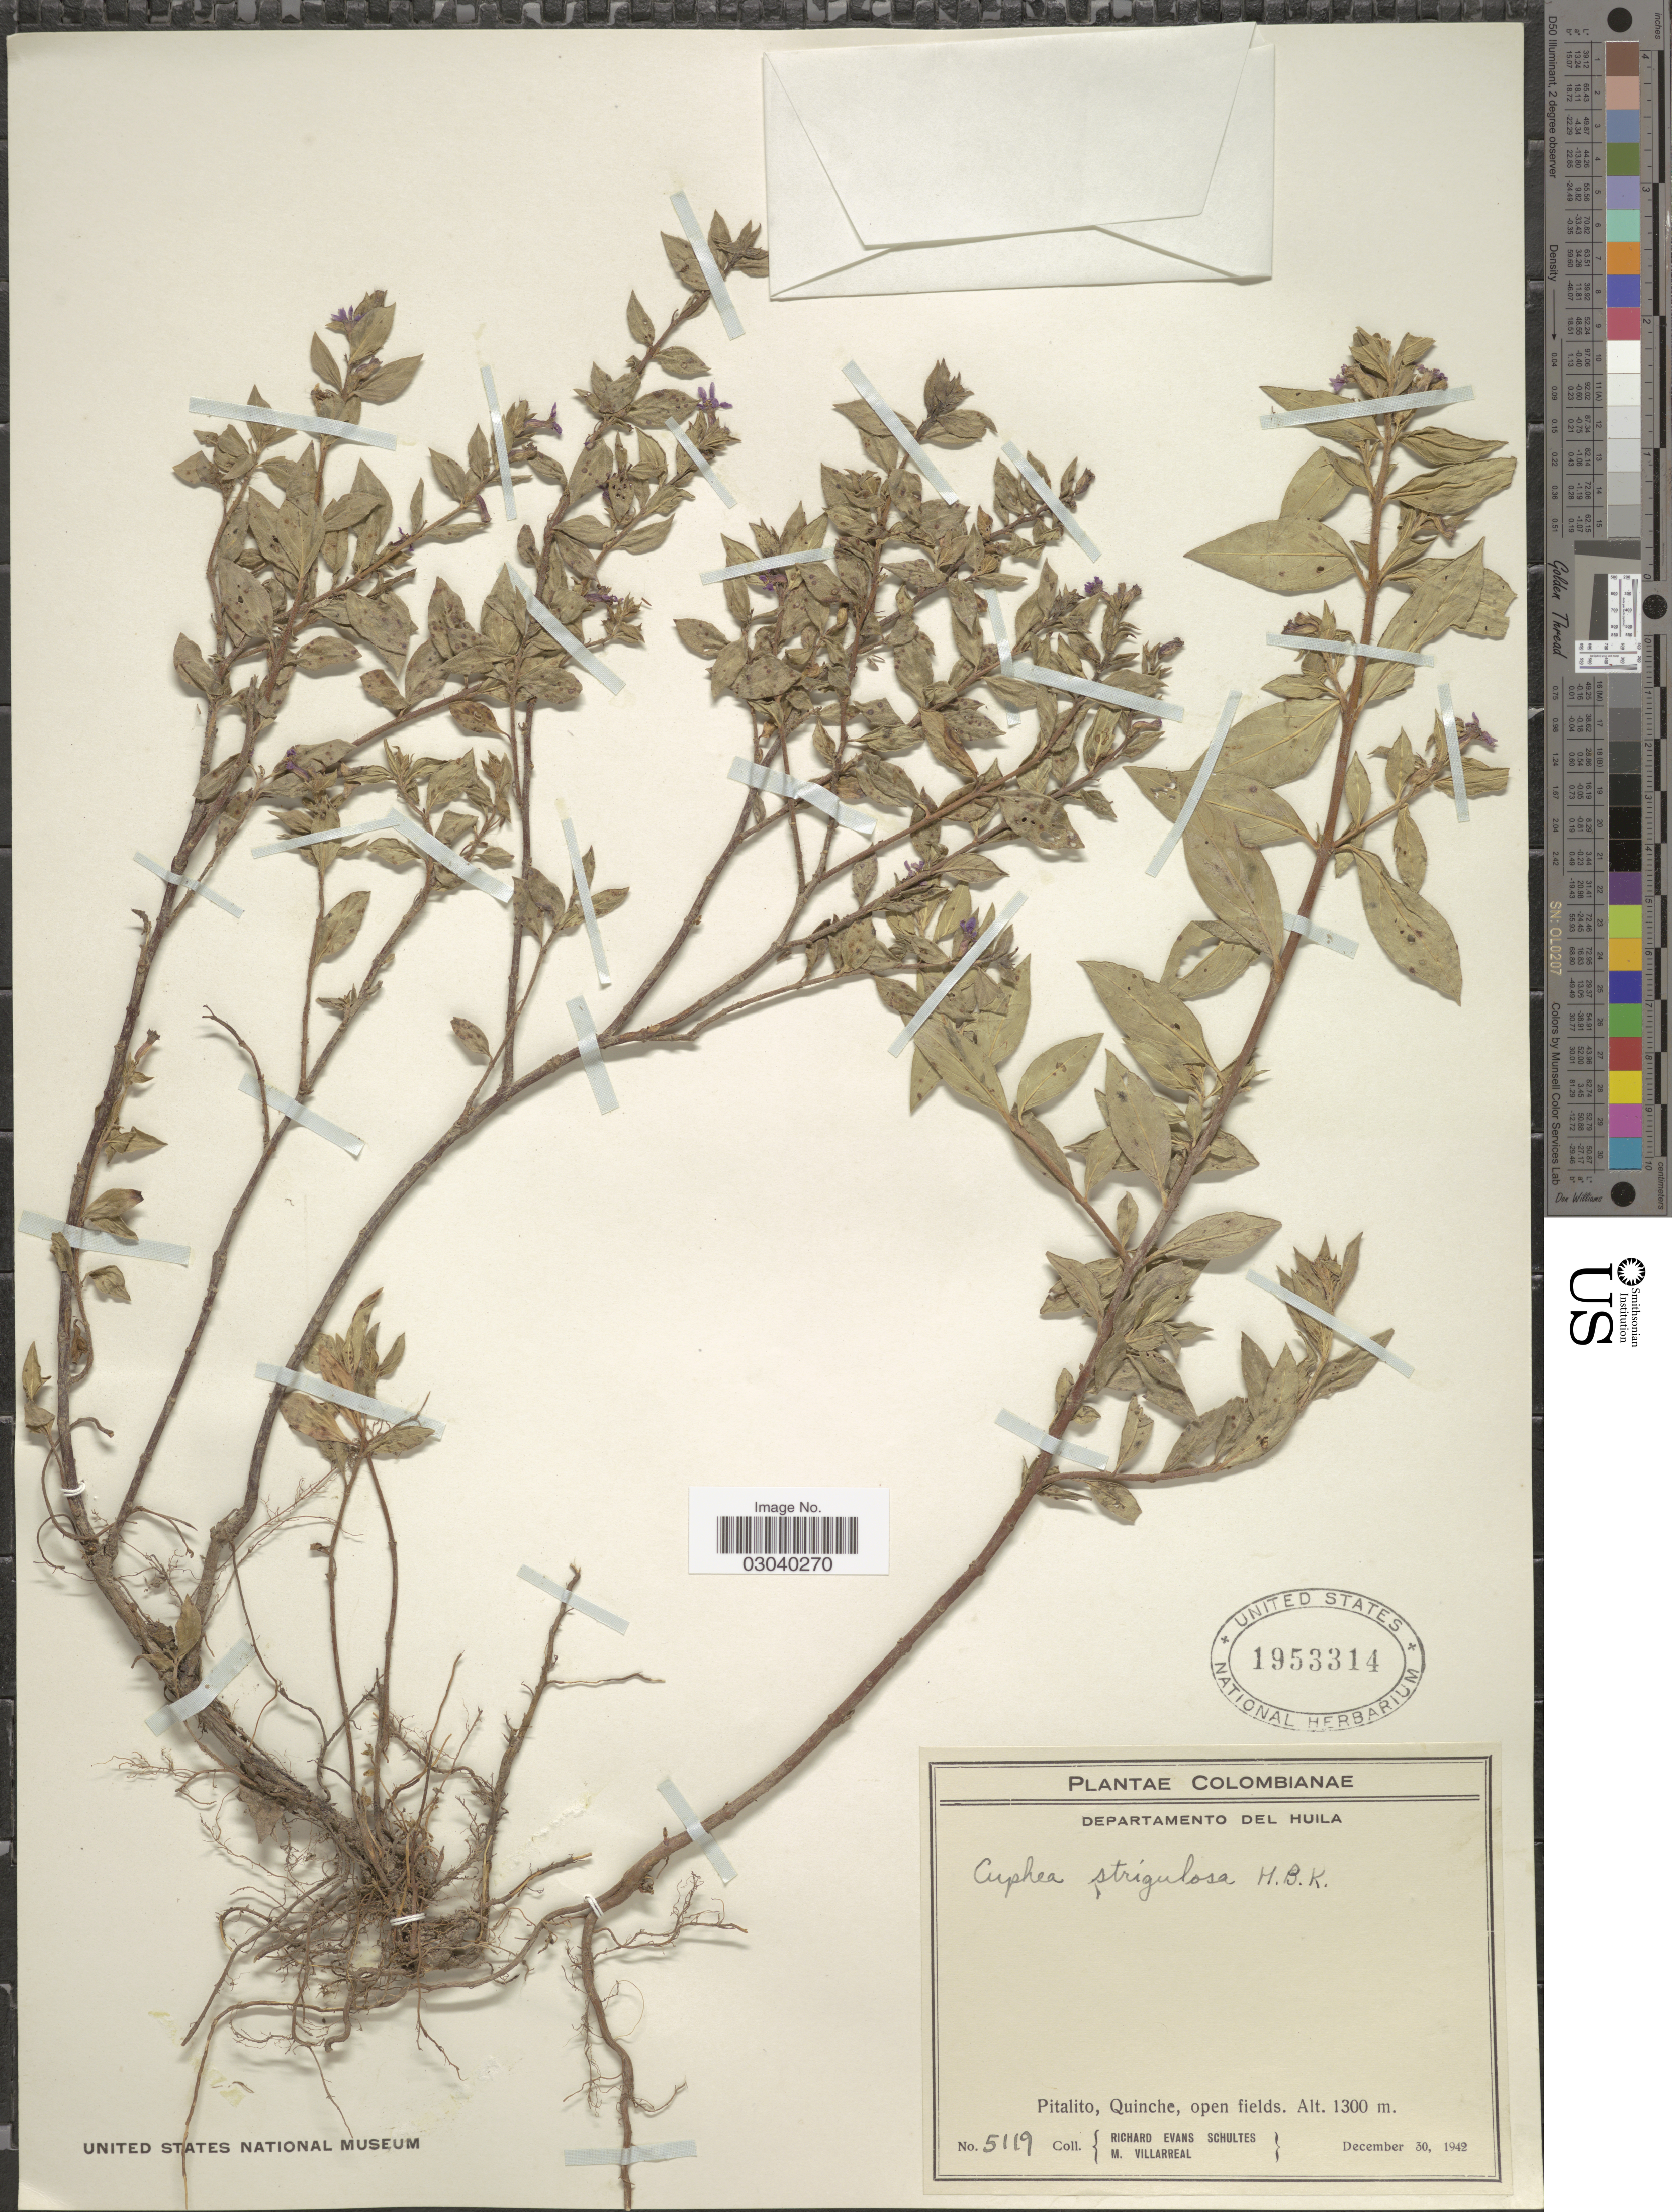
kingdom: Plantae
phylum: Tracheophyta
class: Magnoliopsida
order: Myrtales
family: Lythraceae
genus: Cuphea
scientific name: Cuphea strigulosa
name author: Kunth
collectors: R. E. Schultes & M. Villarreal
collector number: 5119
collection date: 1942-12-30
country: Colombia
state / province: Huila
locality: Departamento del Huila, Pitalito, Quinche.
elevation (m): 1300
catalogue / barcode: US 1953314